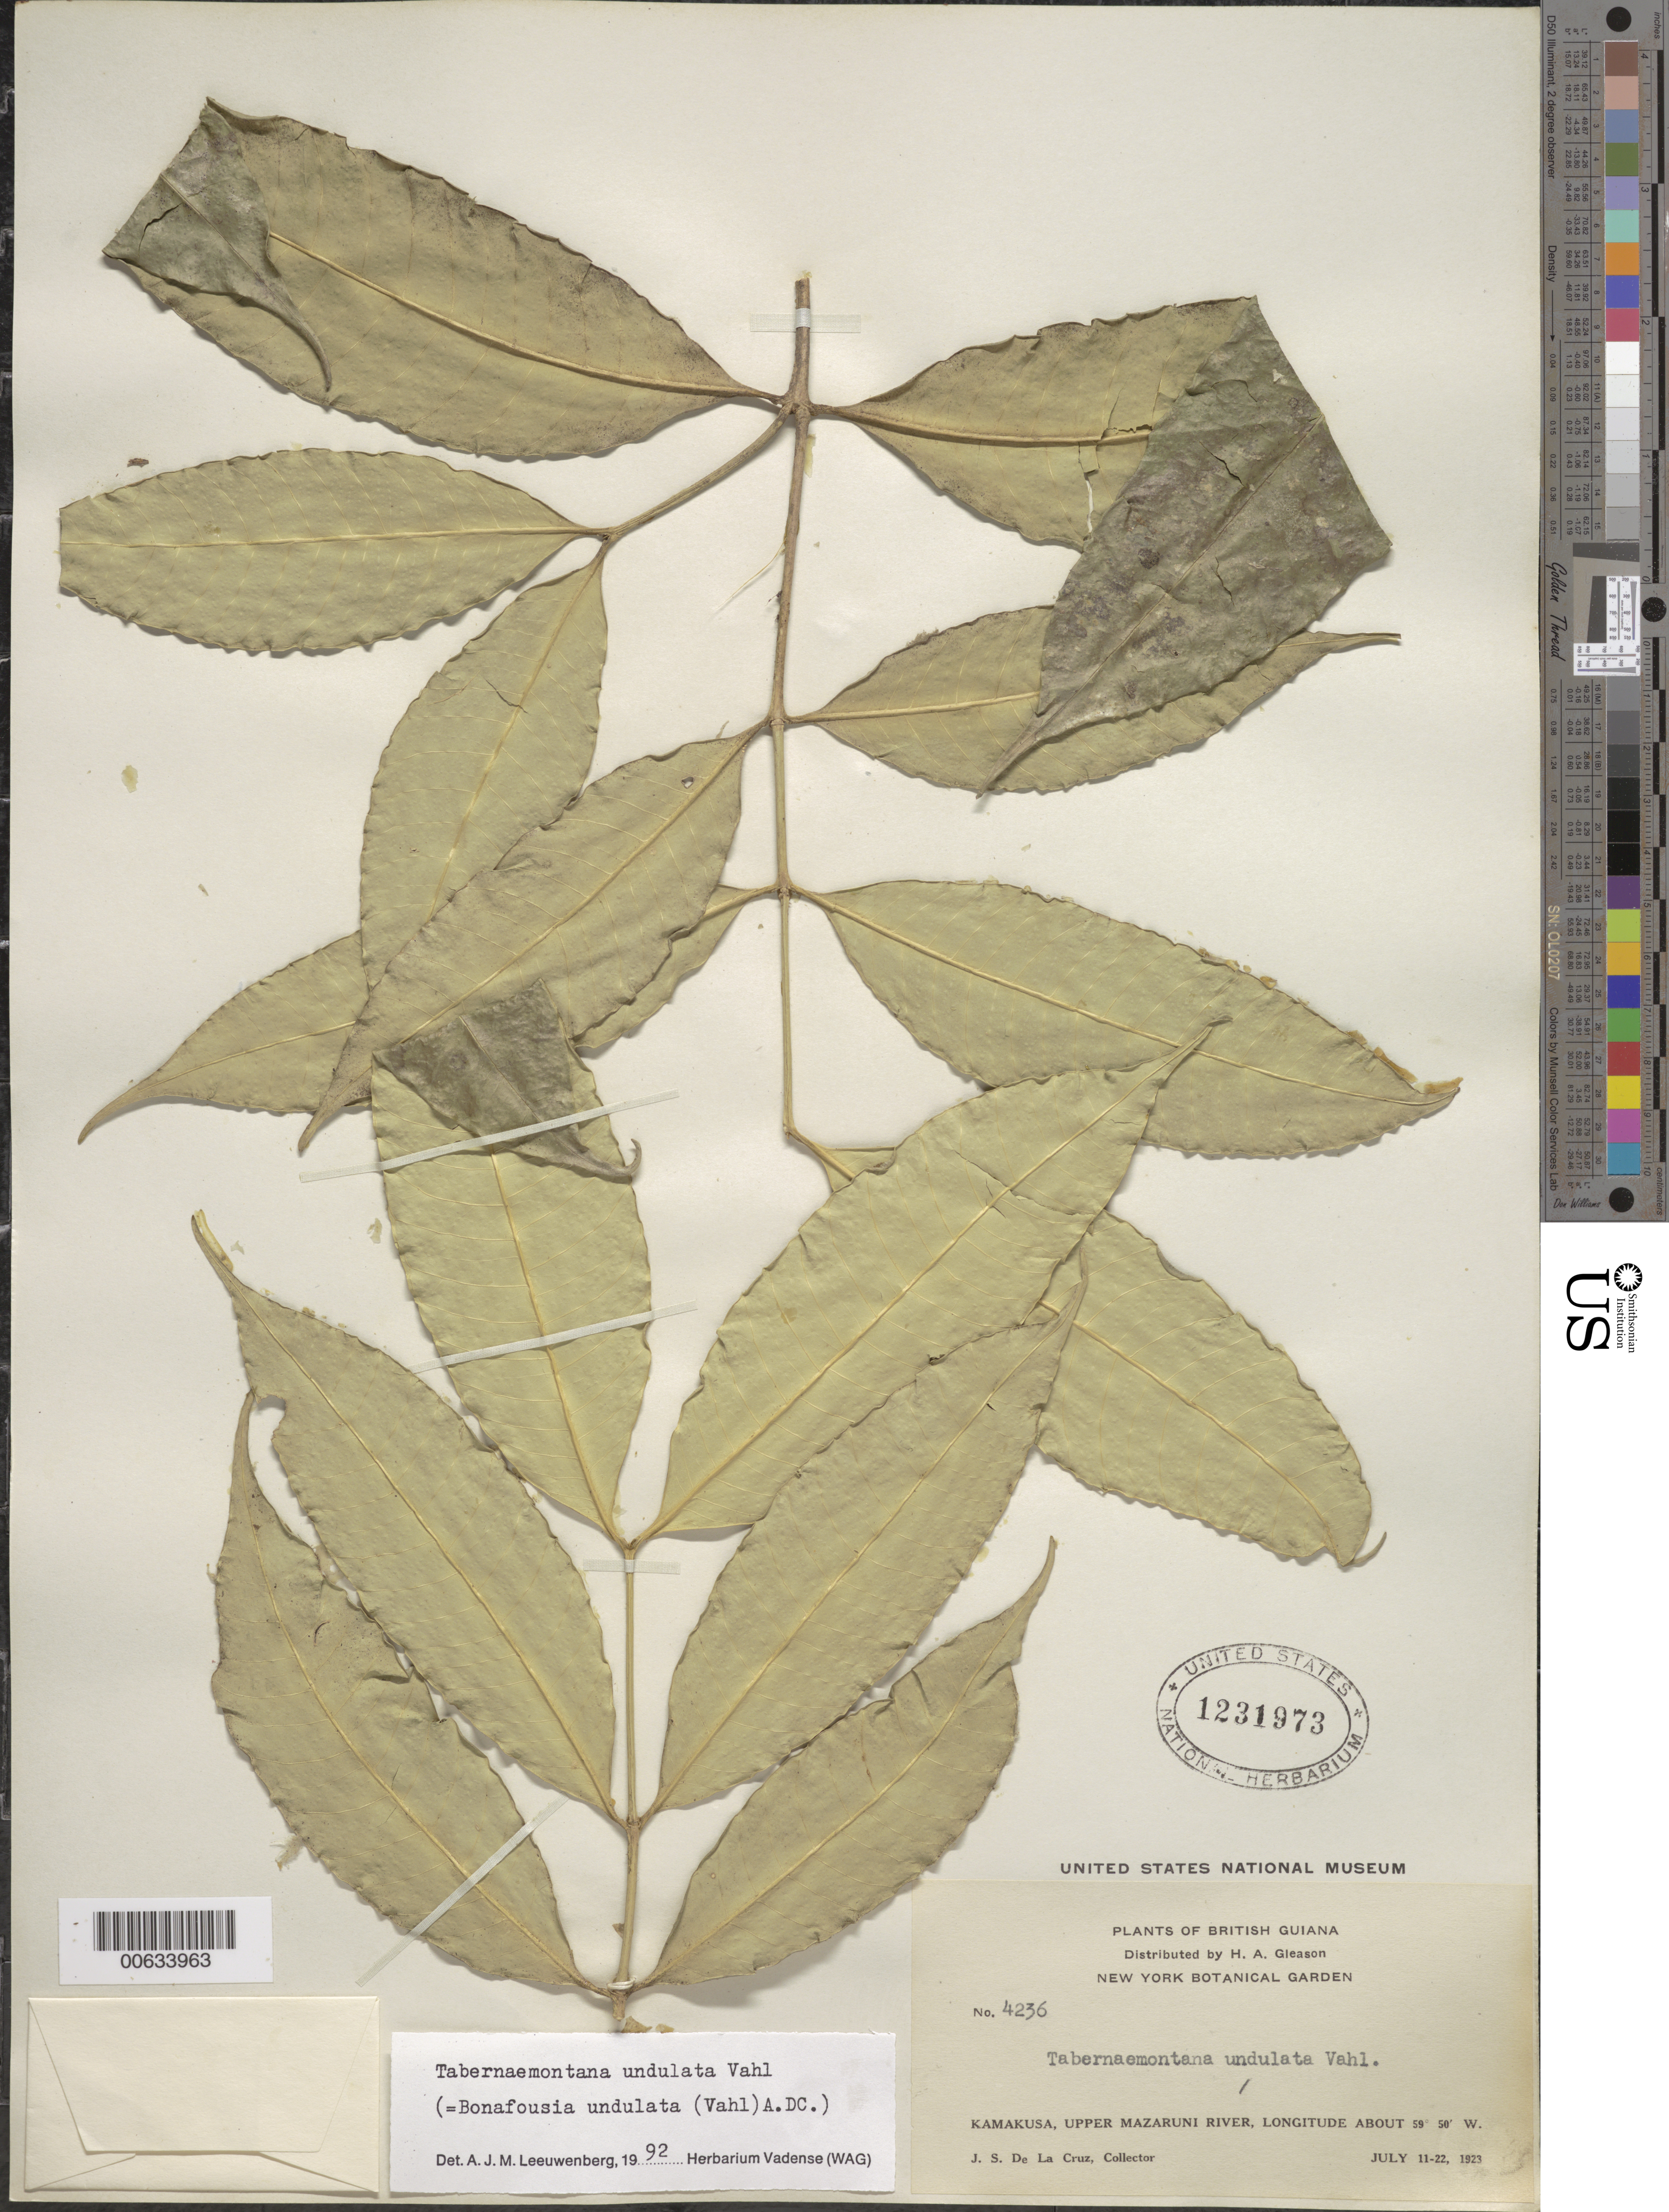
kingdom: Plantae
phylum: Tracheophyta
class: Magnoliopsida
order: Gentianales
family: Apocynaceae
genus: Tabernaemontana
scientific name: Tabernaemontana undulata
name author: Vahl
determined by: Leeuwenberg, A. J. M.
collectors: J. S. de la Cruz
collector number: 4236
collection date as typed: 11-Jul-23 to 22-Jul-23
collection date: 1923-07-11/1923-07-22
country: Guyana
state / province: Cuyuni-Mazaruni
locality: Kamakusa, Upper Mazaruni R.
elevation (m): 100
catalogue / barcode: US 1231973